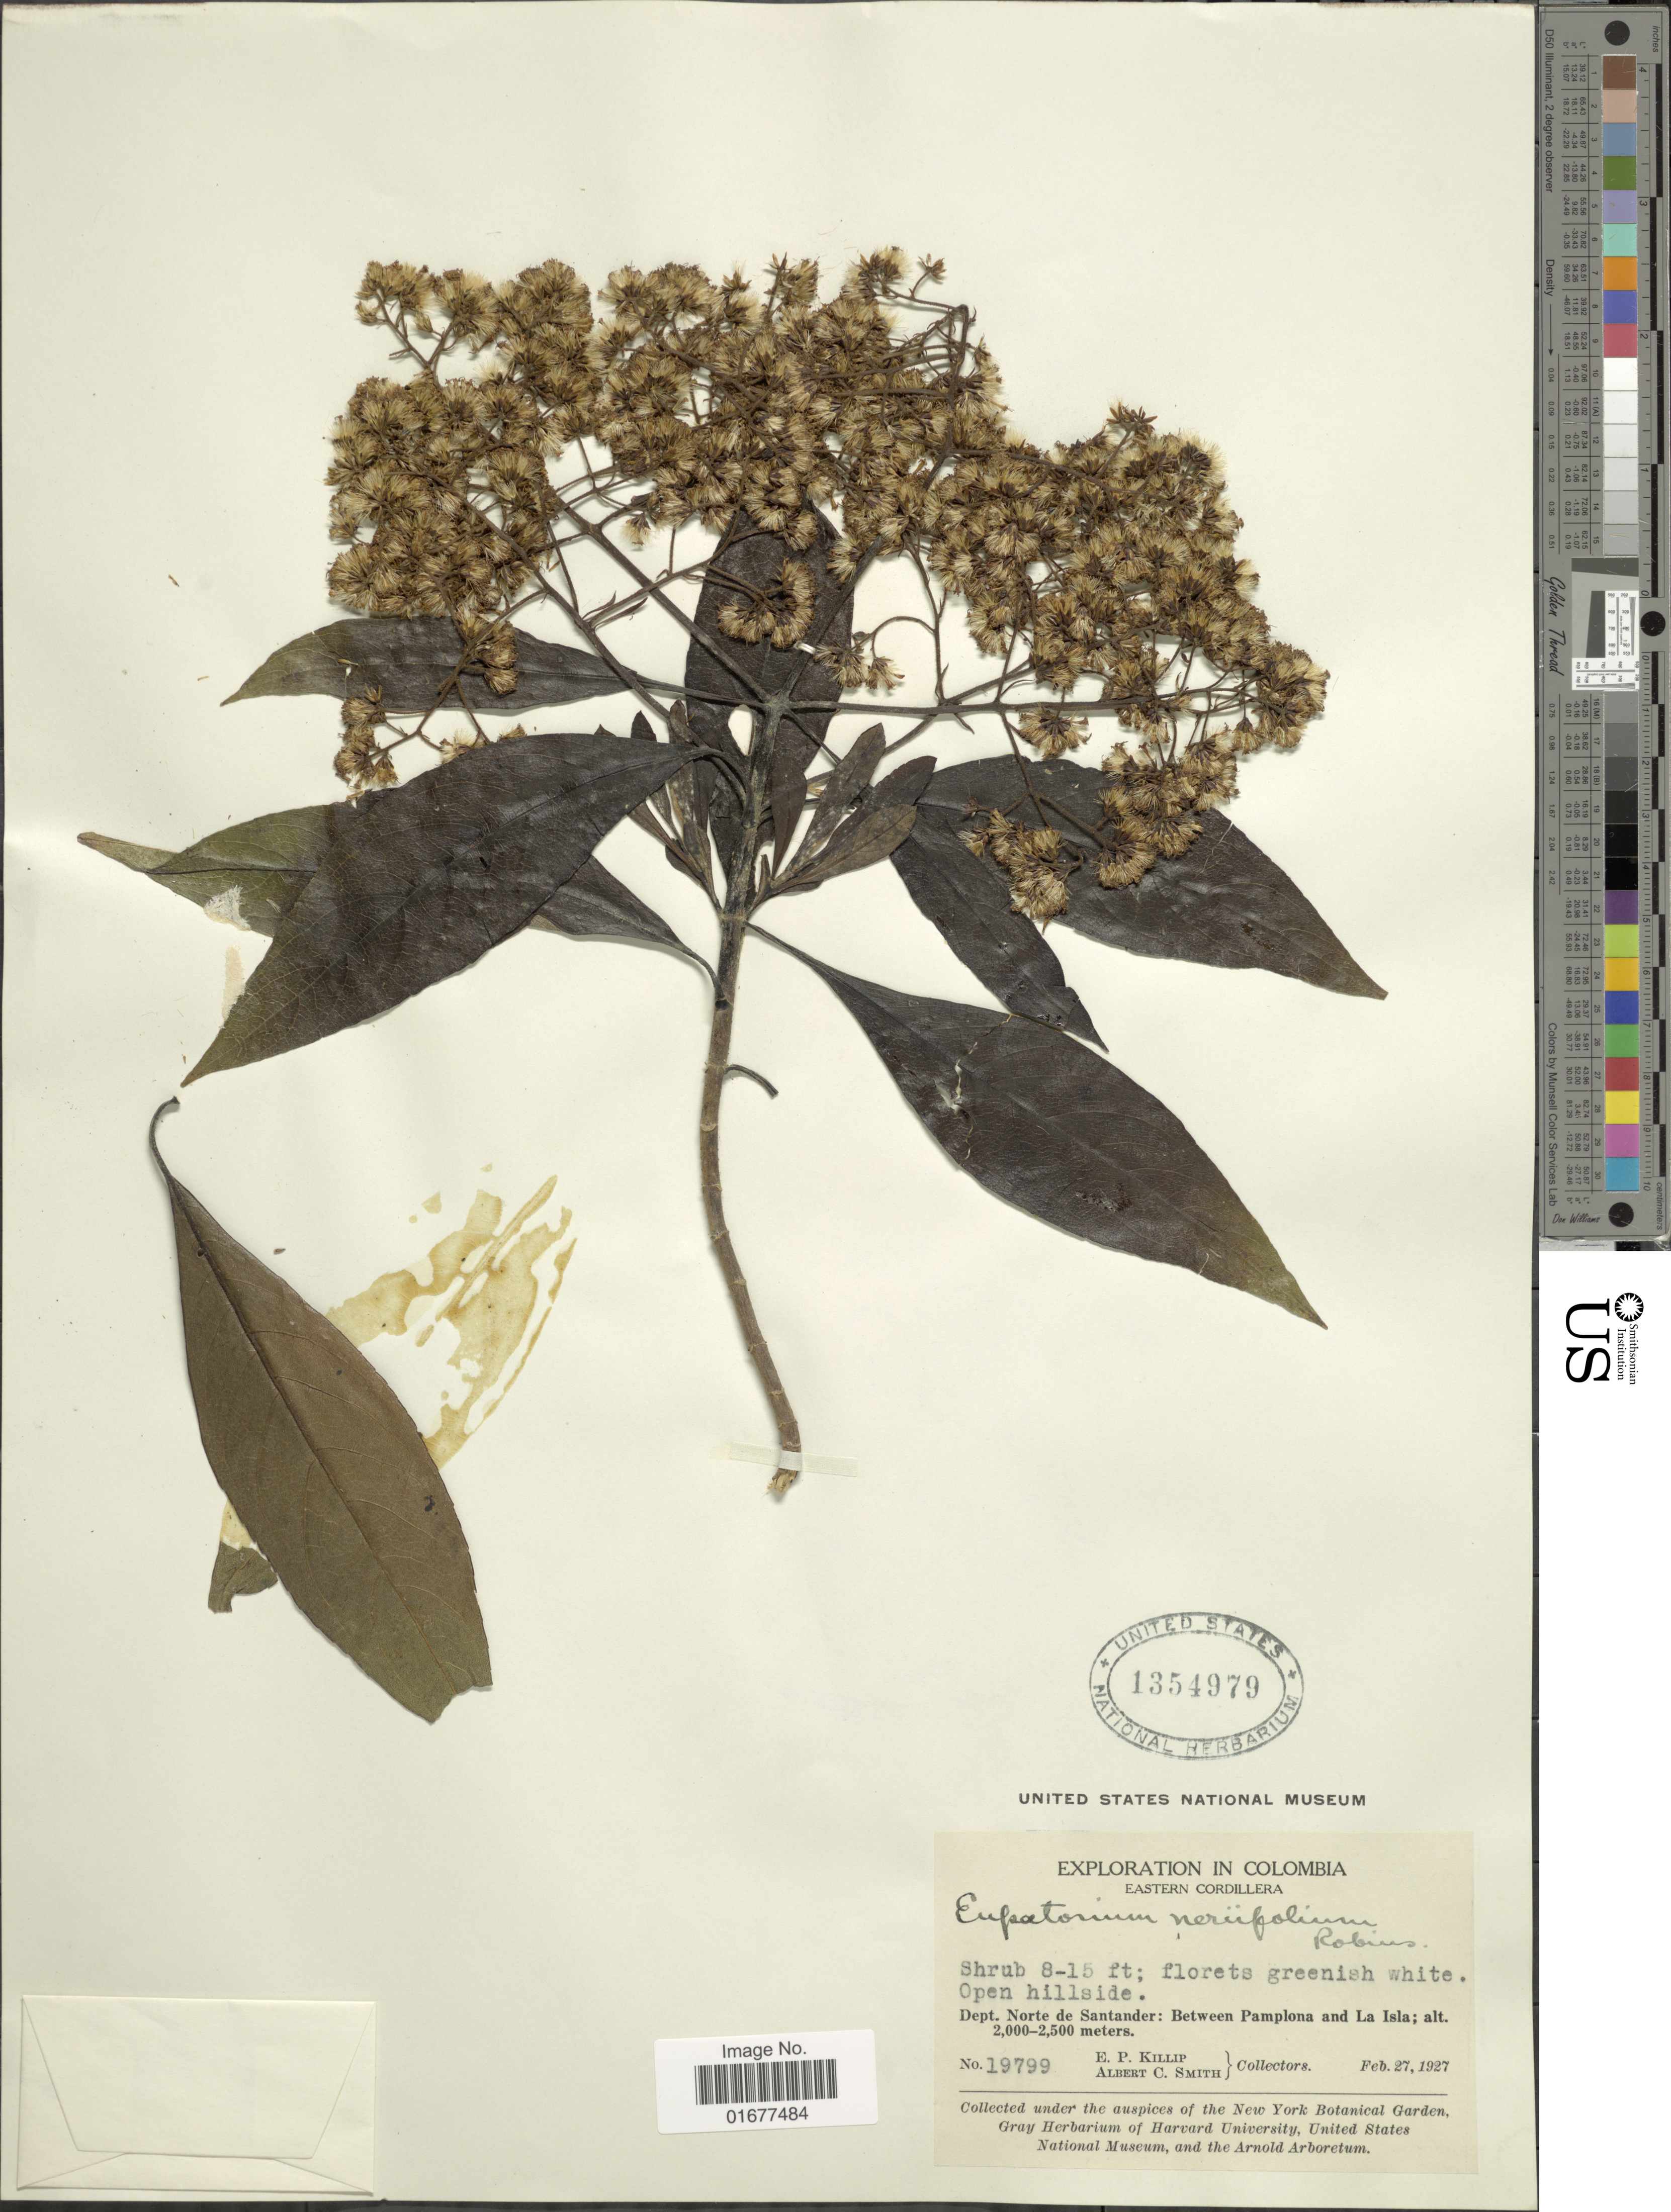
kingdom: Plantae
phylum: Tracheophyta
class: Magnoliopsida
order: Asterales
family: Asteraceae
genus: Ageratina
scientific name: Ageratina neriifolia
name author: (B.L. Rob.) R.M. King & H. Rob.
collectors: E. P. Killip & A. C. Smith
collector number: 19799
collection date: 1927-02-27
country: Colombia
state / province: Norte de Santander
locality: Eastern Cordillera, between Pamplona and La Isla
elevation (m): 2000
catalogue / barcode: US 1354979